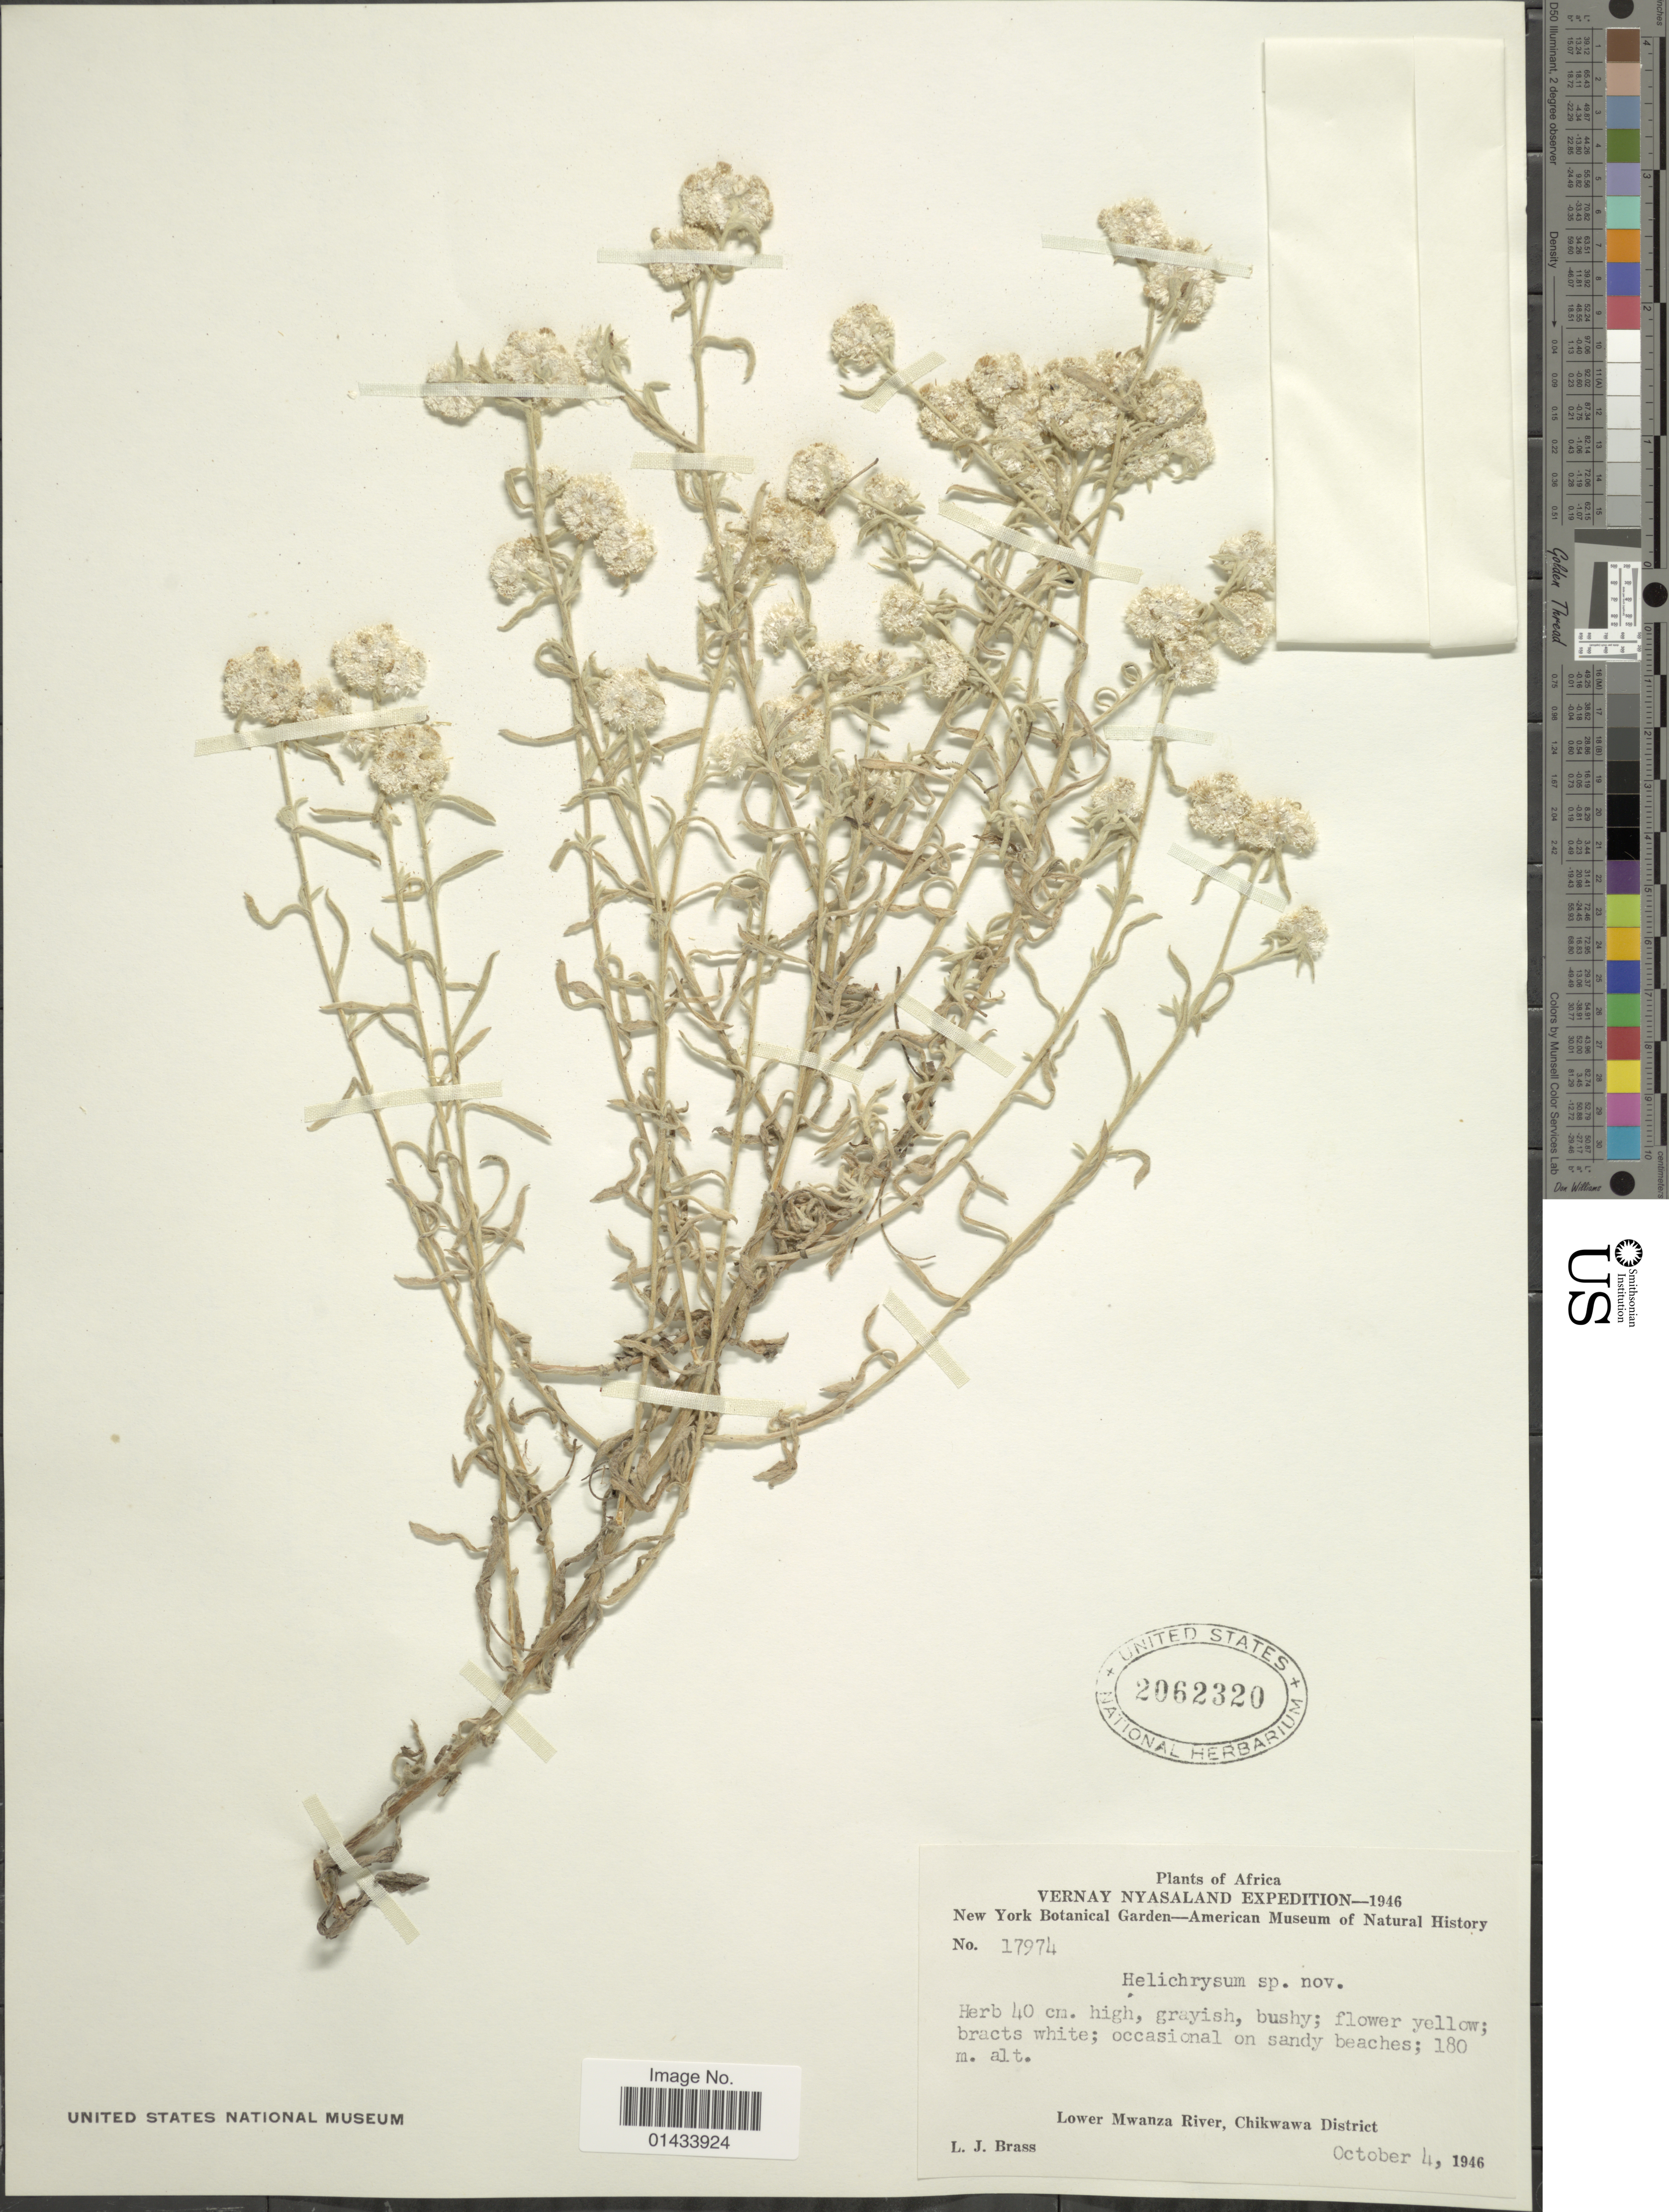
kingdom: Plantae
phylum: Tracheophyta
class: Magnoliopsida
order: Asterales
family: Asteraceae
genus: Helichrysum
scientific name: Helichrysum sp.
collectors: L. J. Brass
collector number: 17974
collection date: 1946-10-04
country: Tanzania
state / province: Mwanza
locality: Vernay Nyasalad, lower Mwanza River, Chikwawa District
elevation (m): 180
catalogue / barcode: US 2062320